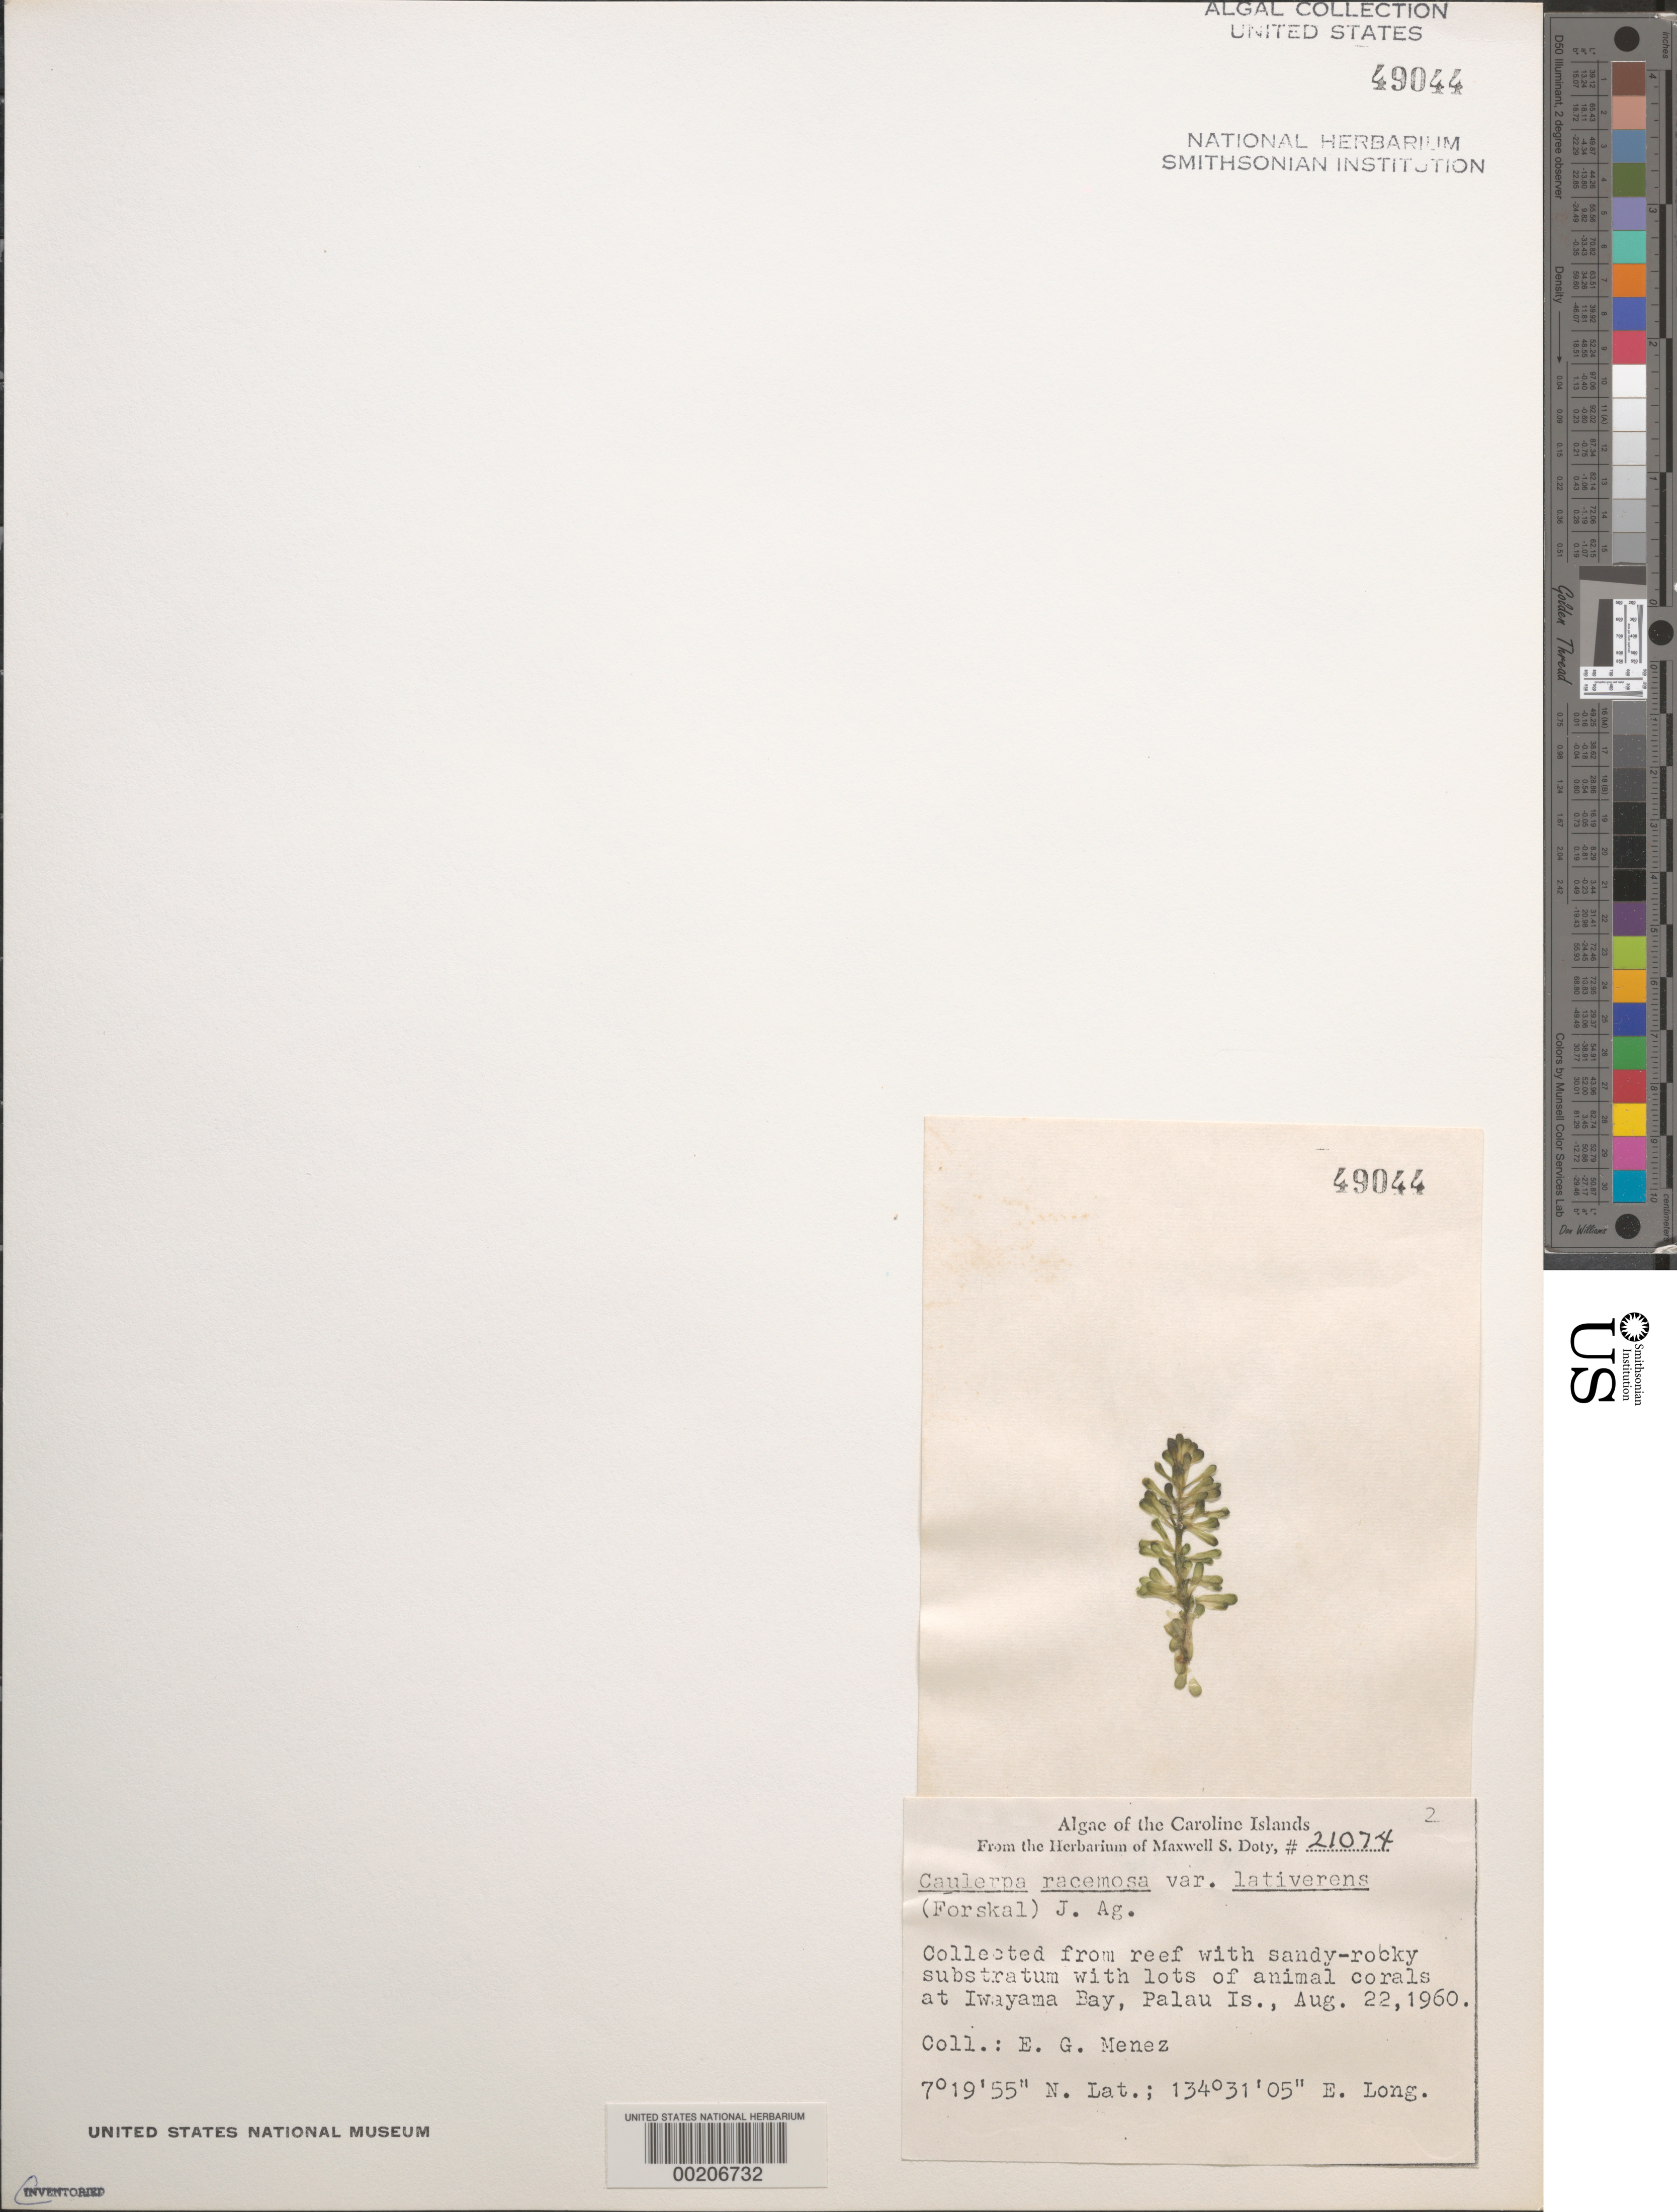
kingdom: Plantae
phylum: Chlorophyta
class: Ulvophyceae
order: Bryopsidales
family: Caulerpaceae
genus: Caulerpa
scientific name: Caulerpa racemosa var. laetevirens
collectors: Meñez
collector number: MSD 21074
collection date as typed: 22 Aug 1960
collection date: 1960-08-22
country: Palau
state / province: Koror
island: Oreor (Koror)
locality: Iwayama Bay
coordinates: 7 19' 55" N, 134 31' 05" E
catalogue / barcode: US 49044